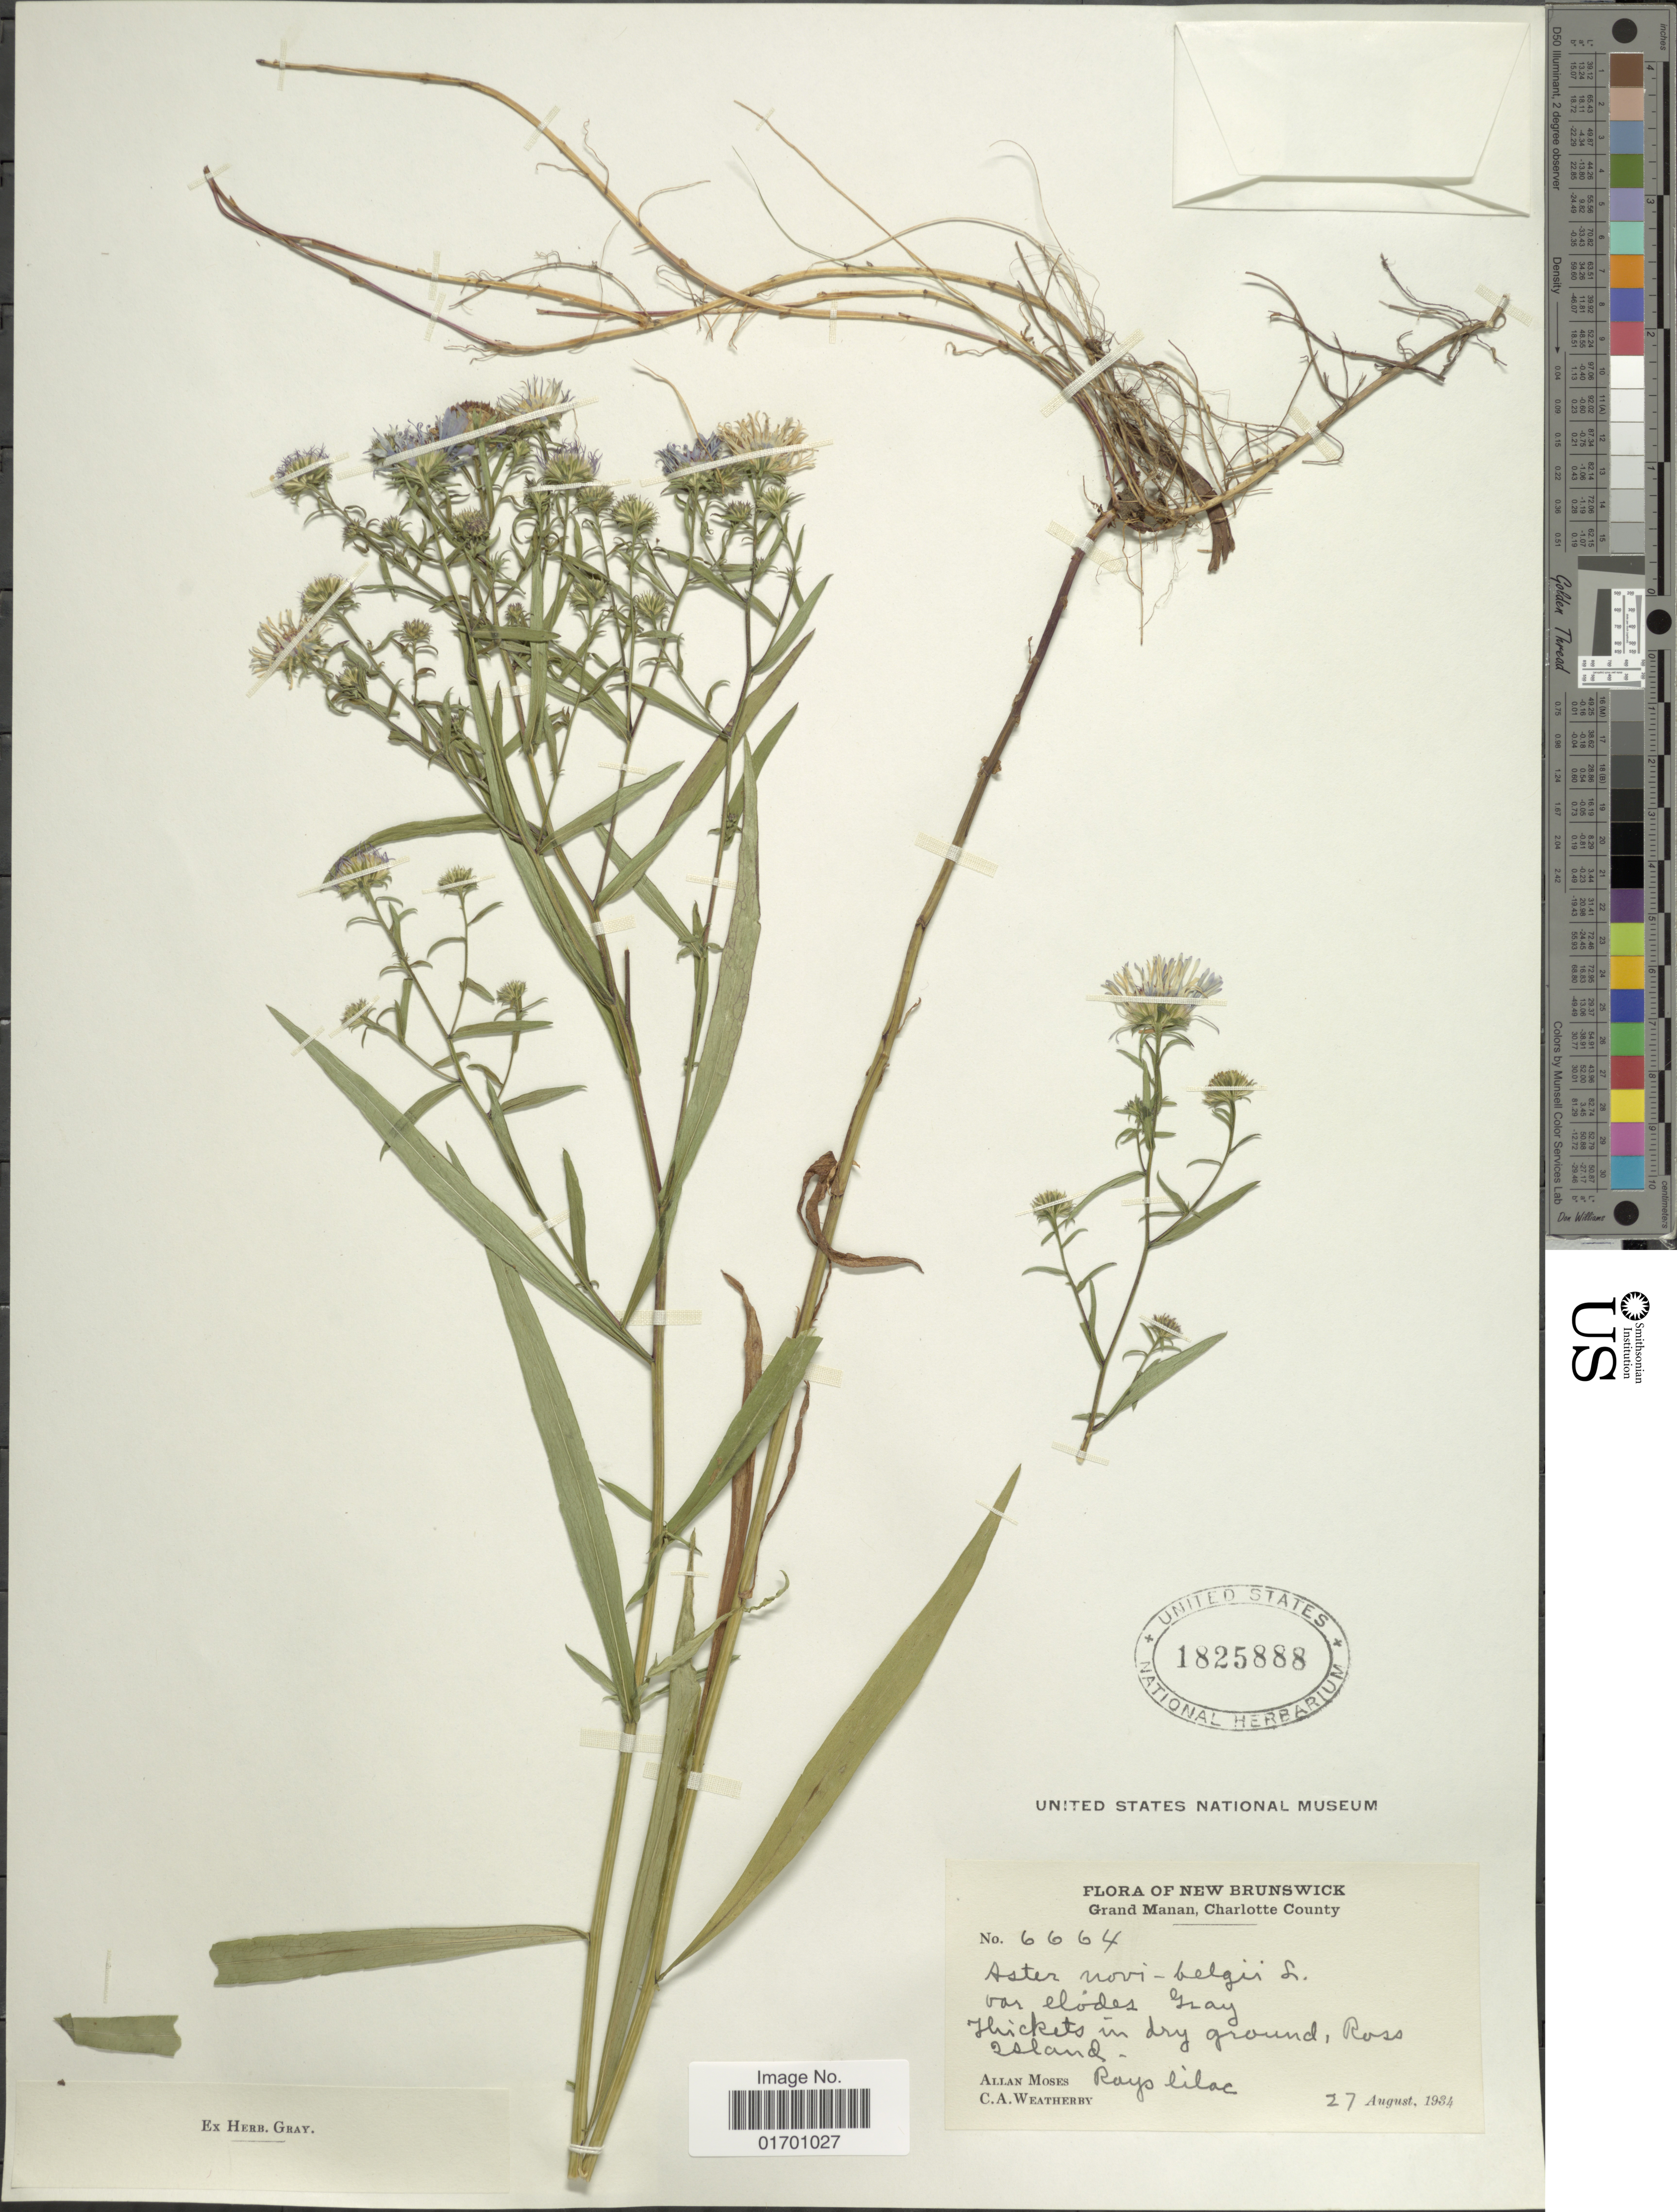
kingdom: Plantae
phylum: Tracheophyta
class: Magnoliopsida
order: Asterales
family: Asteraceae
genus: Symphyotrichum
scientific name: Symphyotrichum novi-belgii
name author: (L.) G.L. Nesom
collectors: A. Moses & C. A. Weatherby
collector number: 6664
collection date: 1934-08-27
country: Canada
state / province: New Brunswick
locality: Grand Manan, Charlotte County. Ross Island.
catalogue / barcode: US 1825888